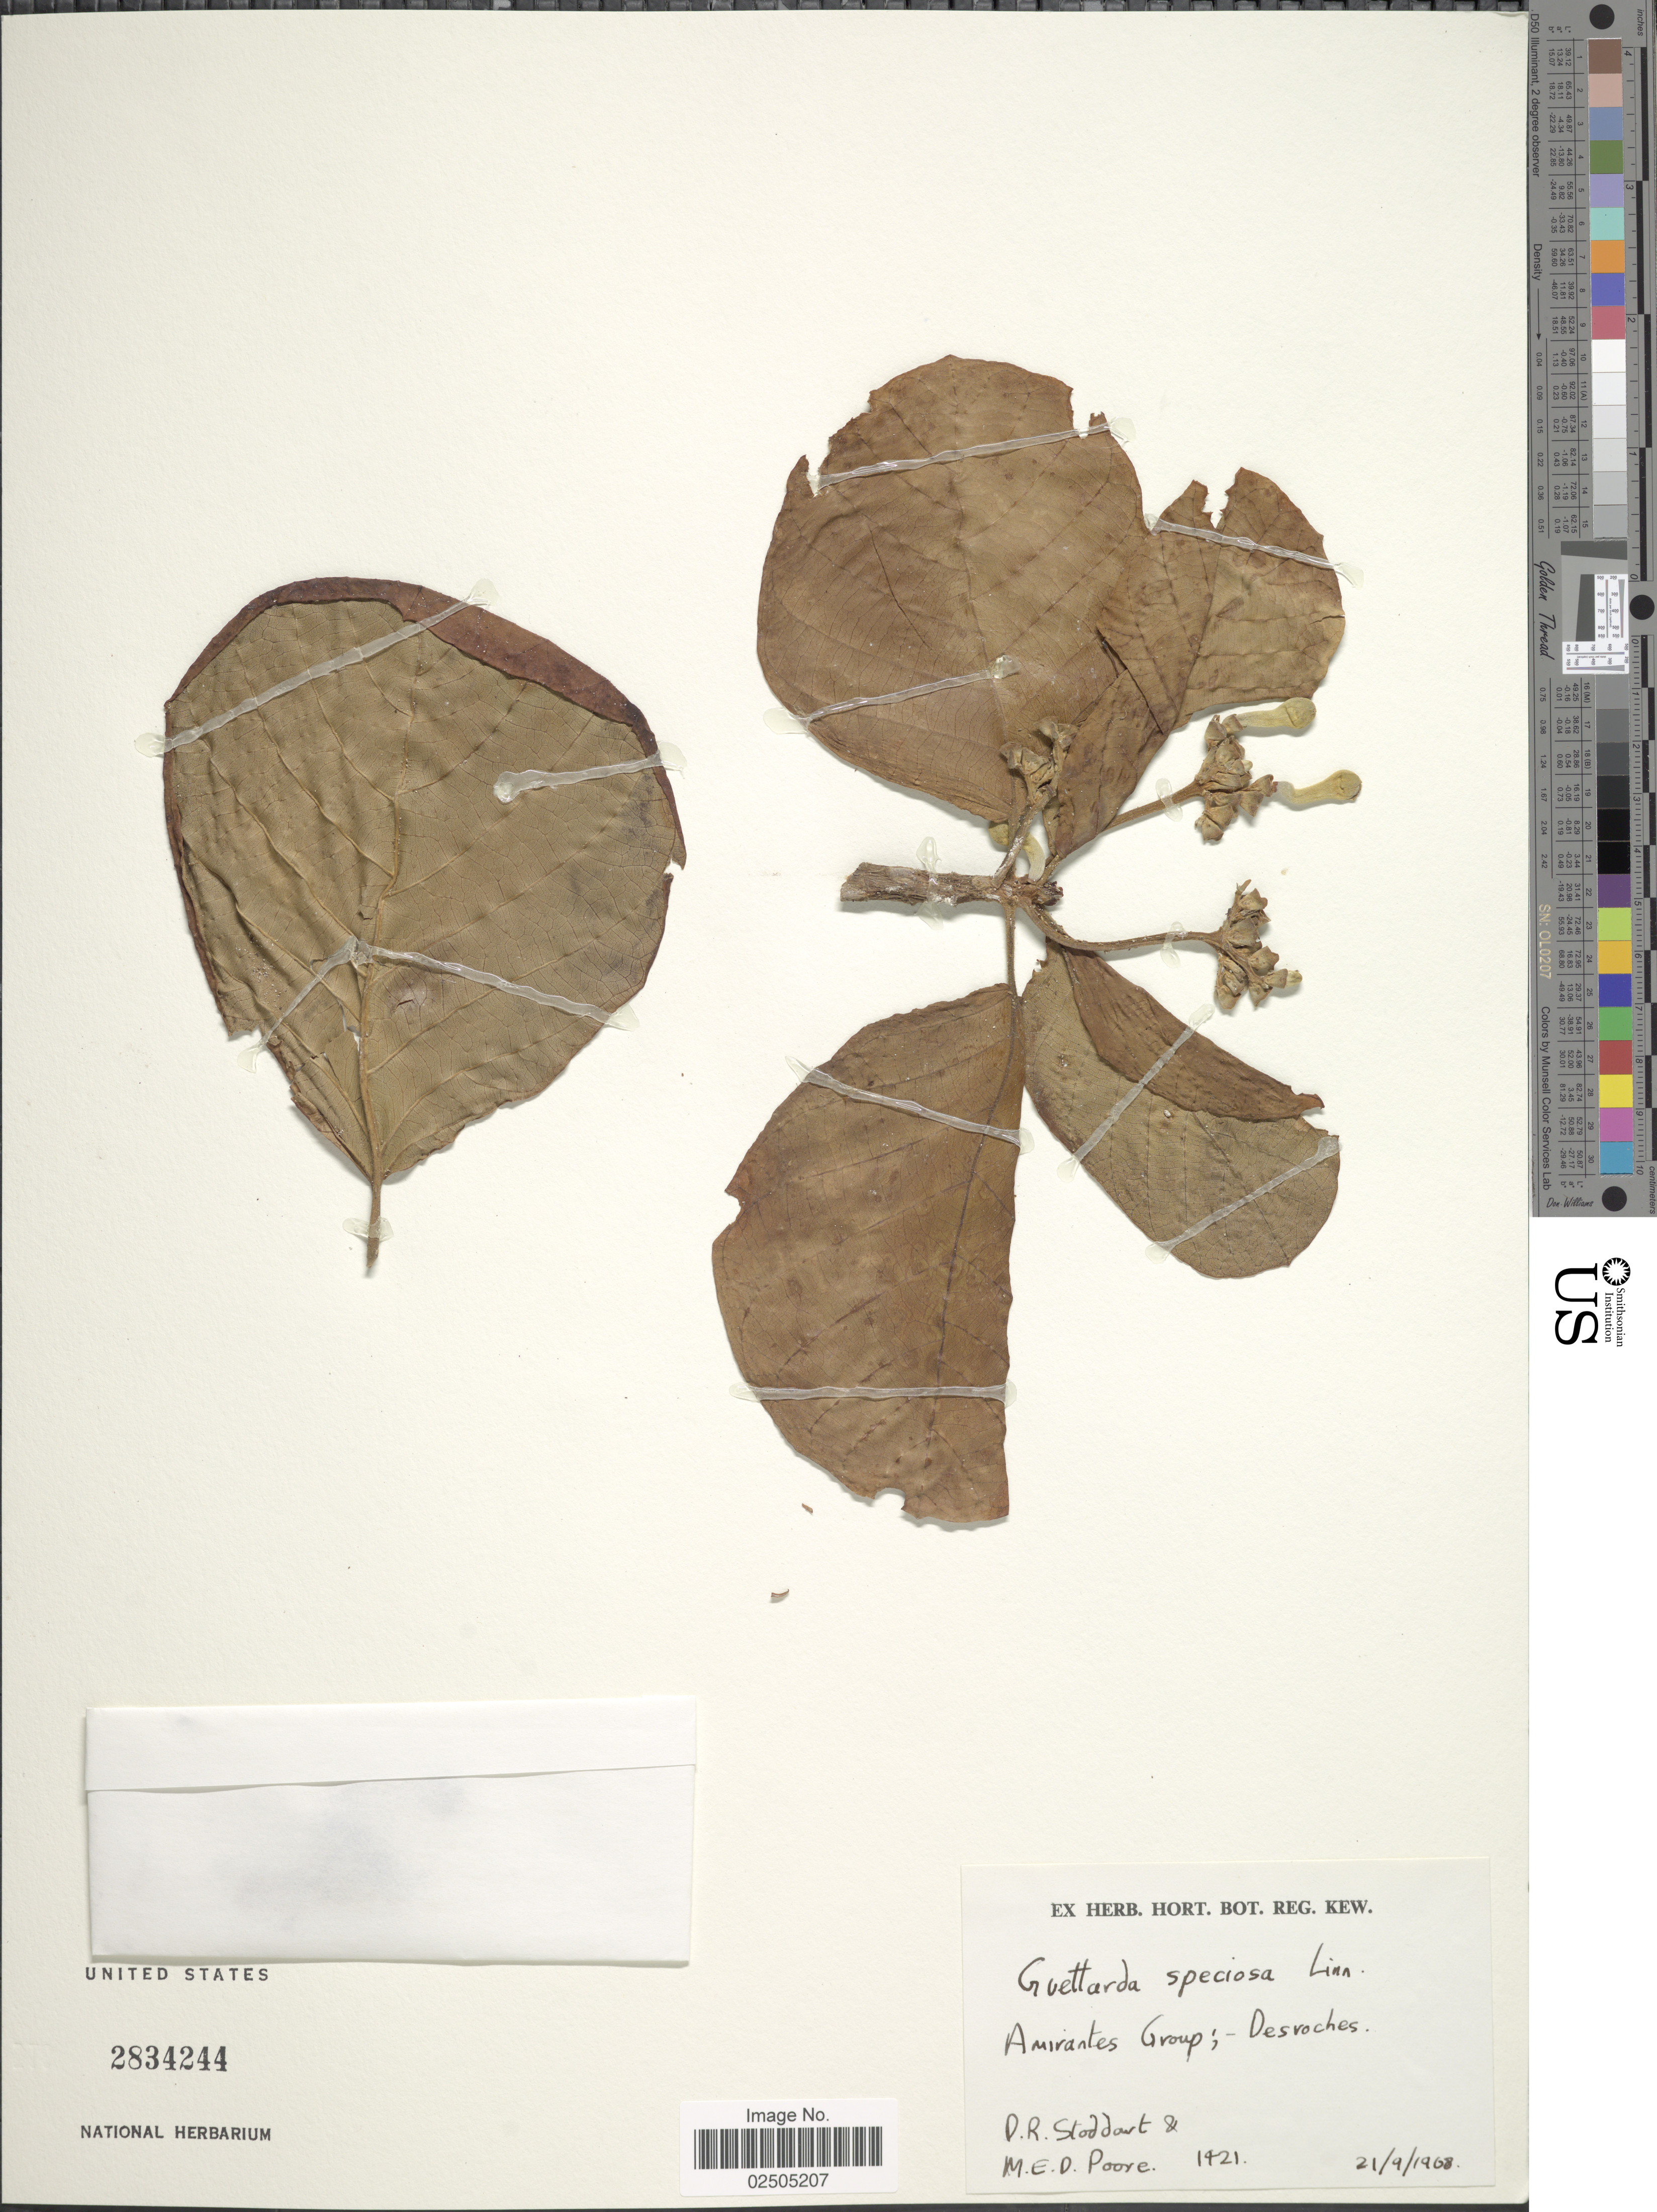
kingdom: Plantae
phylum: Tracheophyta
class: Magnoliopsida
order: Gentianales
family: Rubiaceae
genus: Guettarda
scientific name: Guettarda speciosa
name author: L.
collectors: D. R. Stoddart & M. E. D. Poore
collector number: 1421*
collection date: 1968-09-21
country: Seychelles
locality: Amirantes Group; Desroches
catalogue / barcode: US 2834244